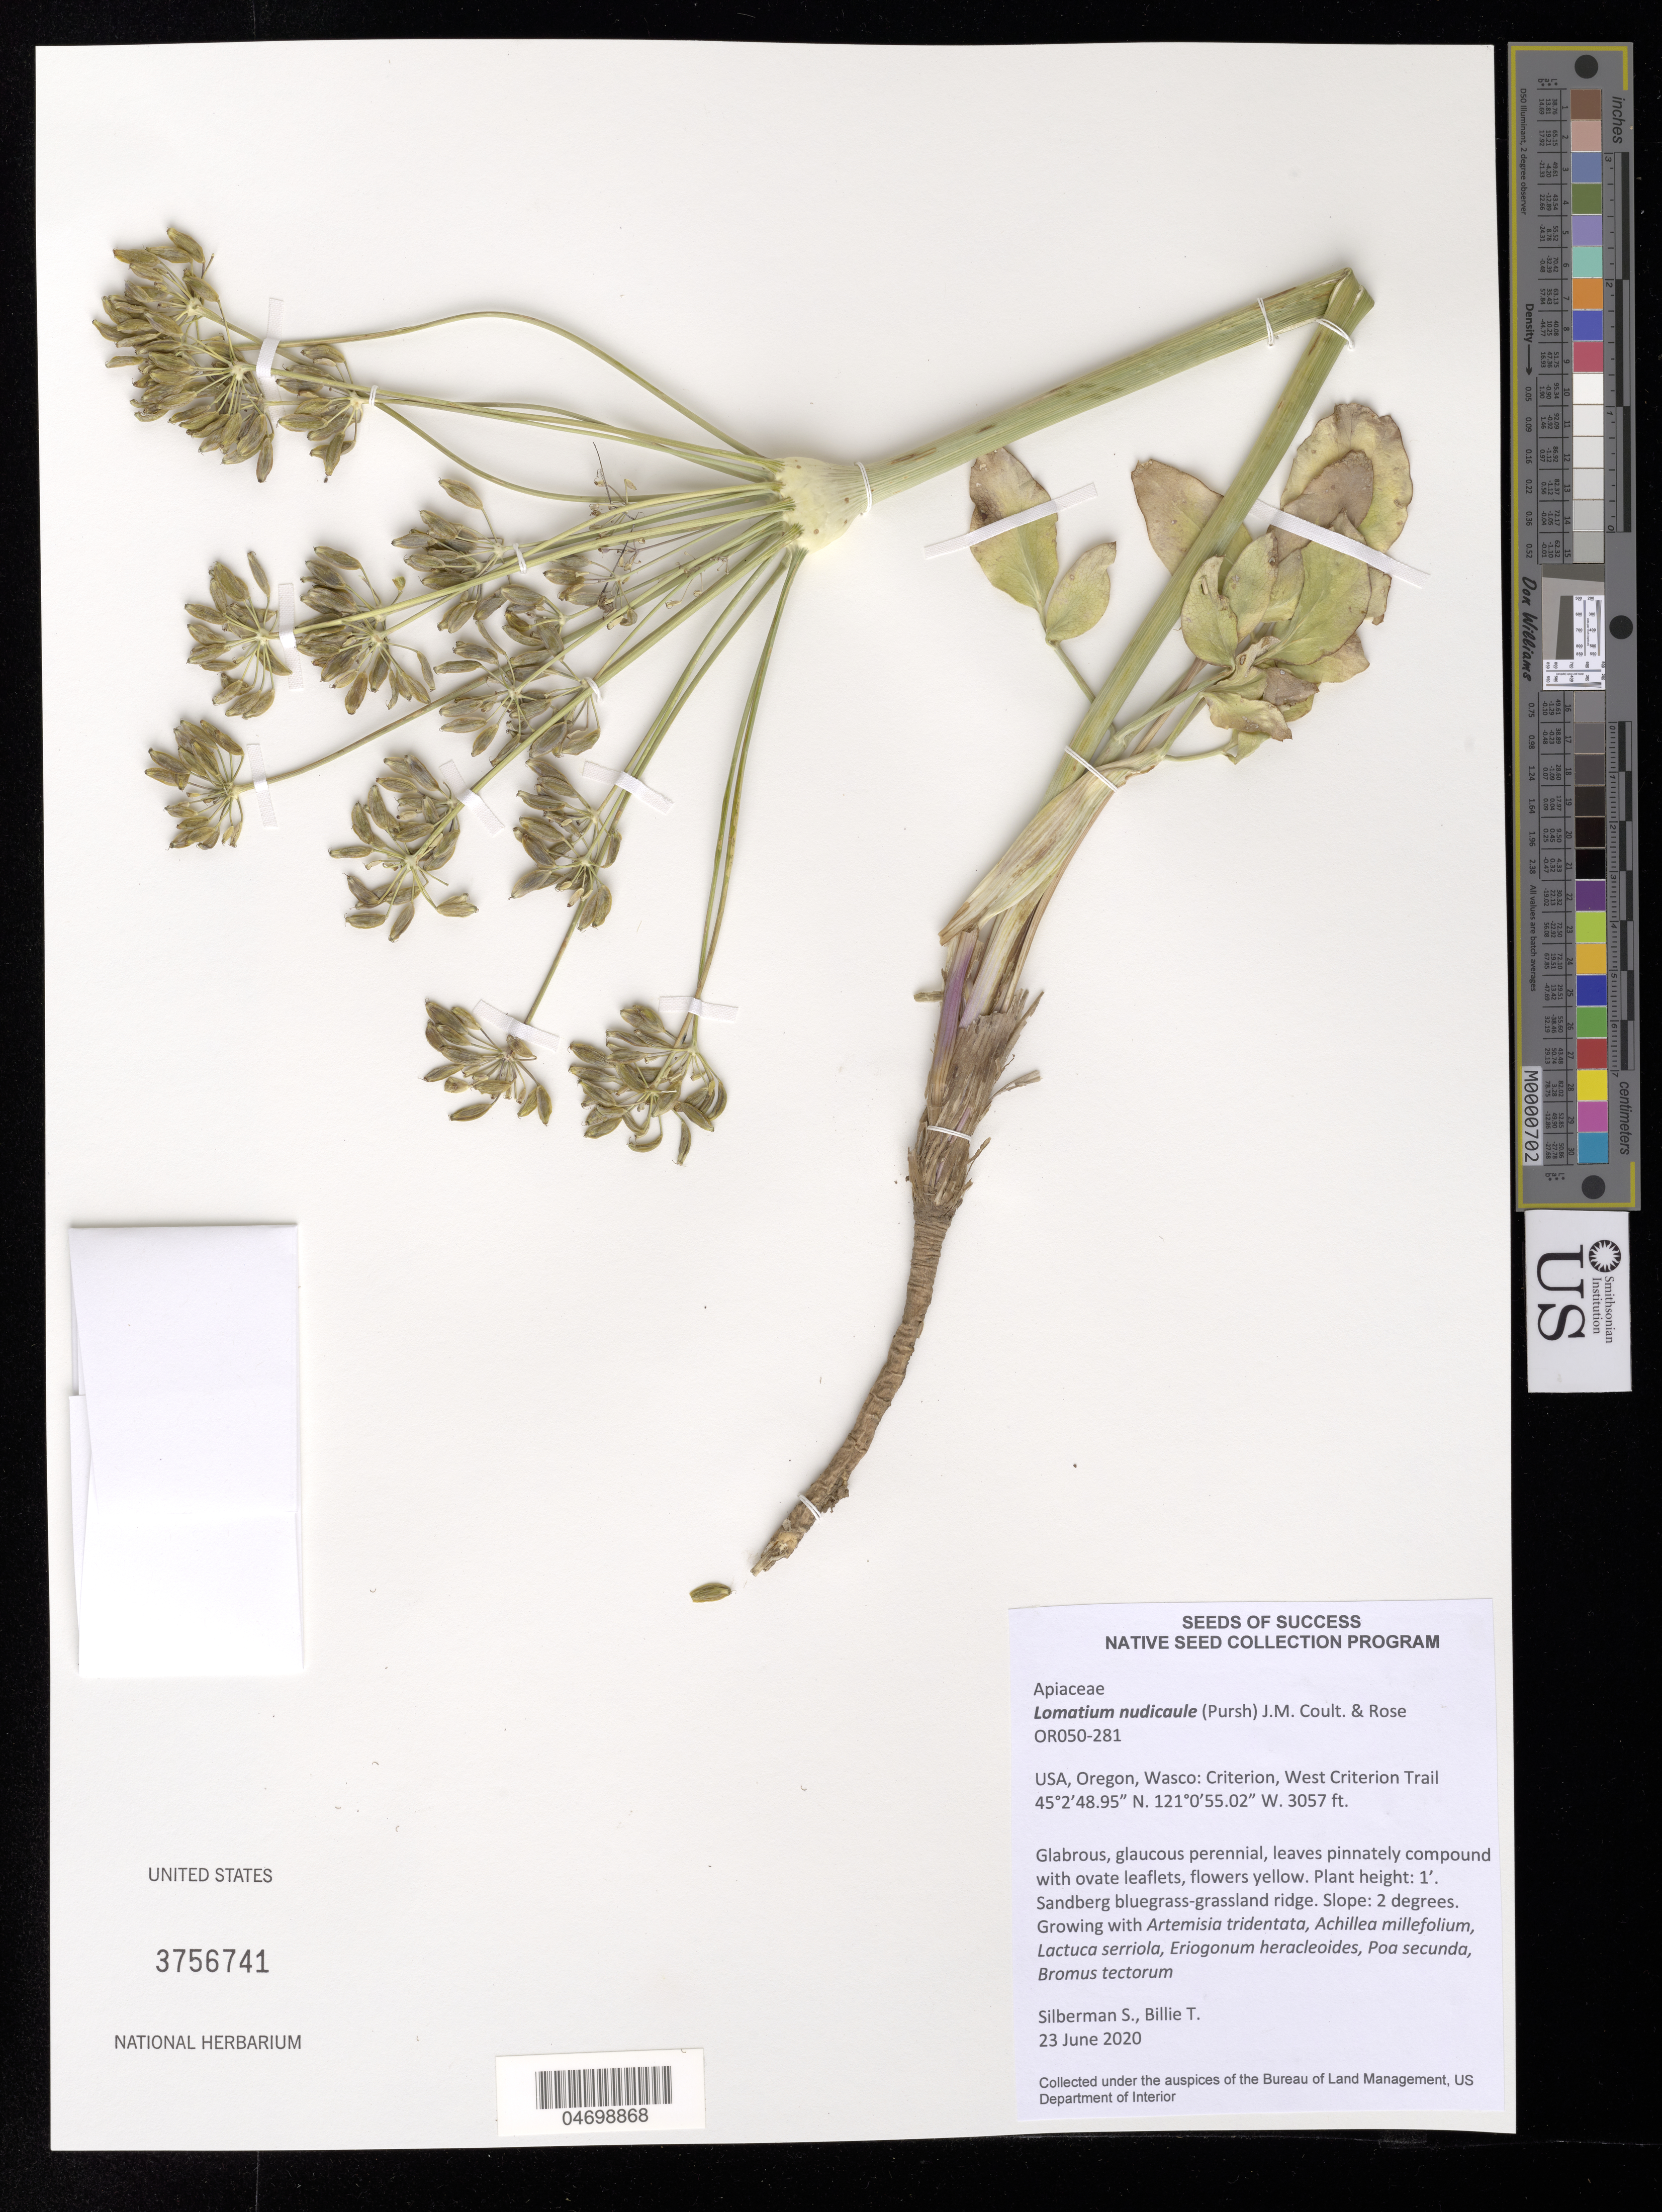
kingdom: Plantae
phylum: Tracheophyta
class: Magnoliopsida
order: Apiales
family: Apiaceae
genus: Lomatium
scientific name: Lomatium nudicaule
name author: (Pursh) J.M. Coult. & Rose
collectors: S. Silberman & T. Billie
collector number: OR050-281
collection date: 2020-06-23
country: United States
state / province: Oregon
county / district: Wasco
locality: Criterion, West Criterion Trail.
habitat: Sandberg bluegrass-grassland ridge. With Artemisia tridentata, Poa secunda, Bromus tectorum.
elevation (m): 932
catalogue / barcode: US 3756741